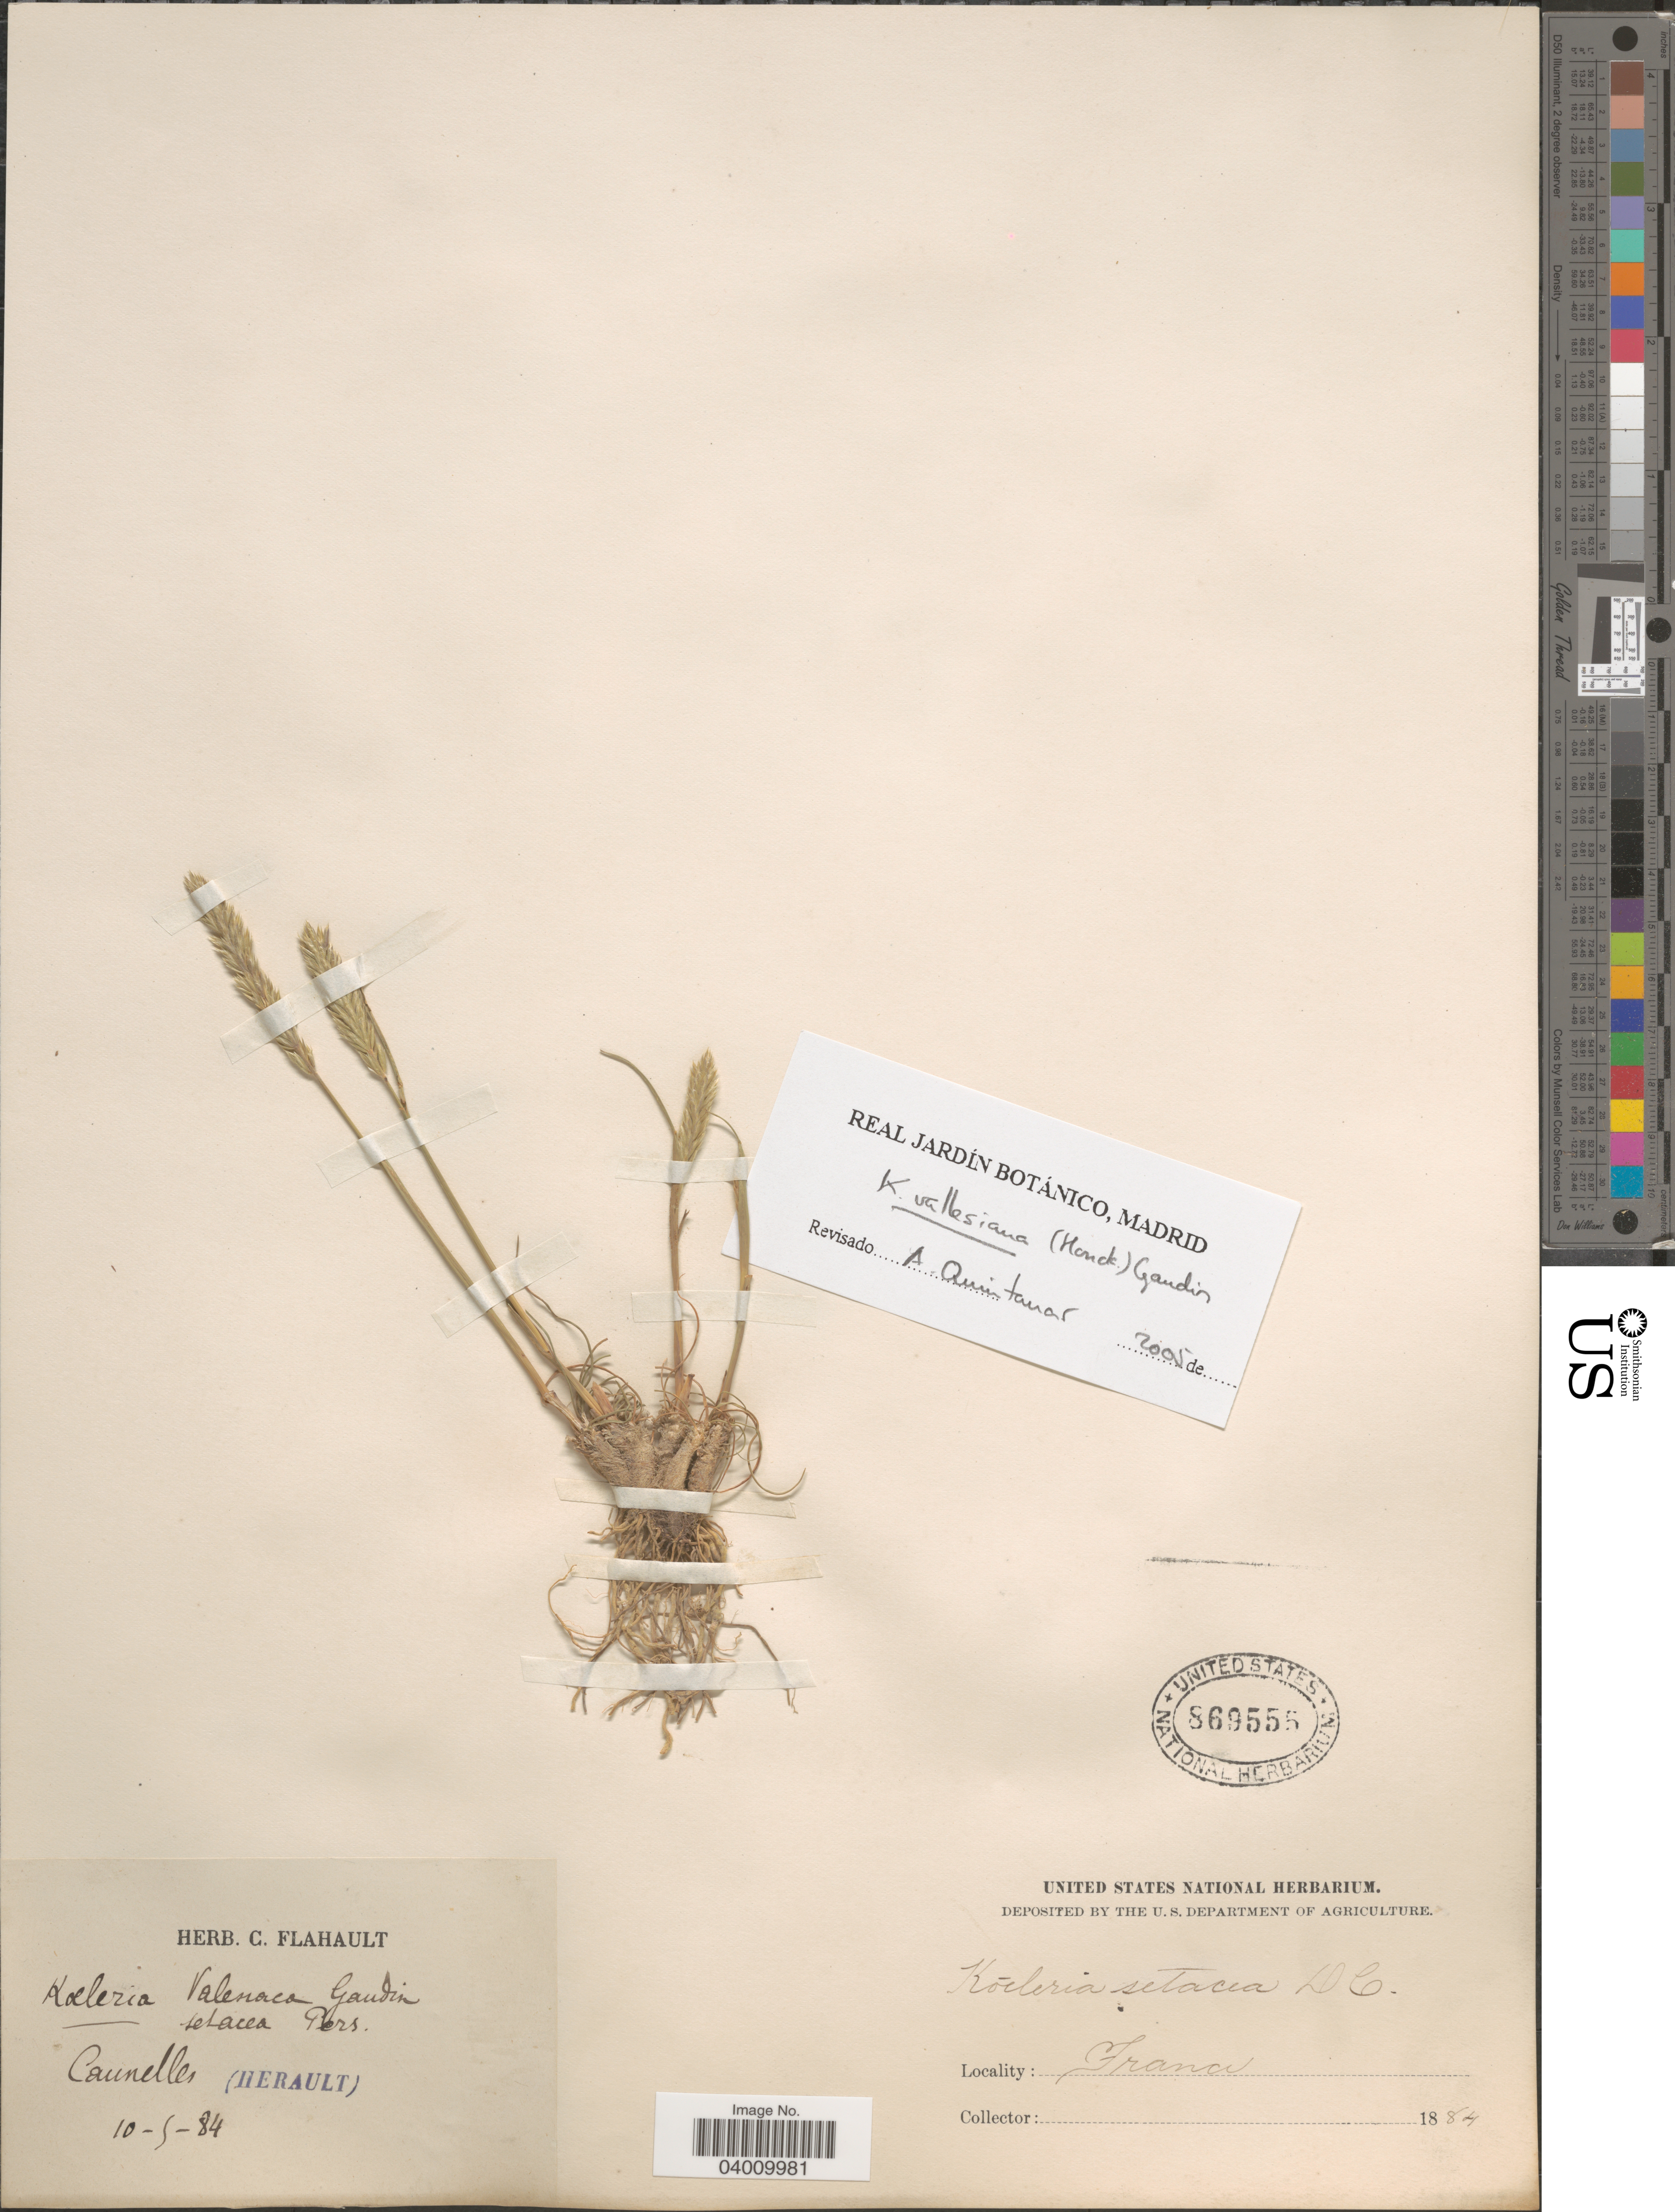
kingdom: Plantae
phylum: Tracheophyta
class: Liliopsida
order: Poales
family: Poaceae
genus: Koeleria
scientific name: Koeleria vallesiana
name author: (Honck.) Gaudin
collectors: ex herb. C. Flahault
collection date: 1884-09-10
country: France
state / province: Occitanie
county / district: Hérault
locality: Caunelles (Herault).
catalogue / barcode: US 869555